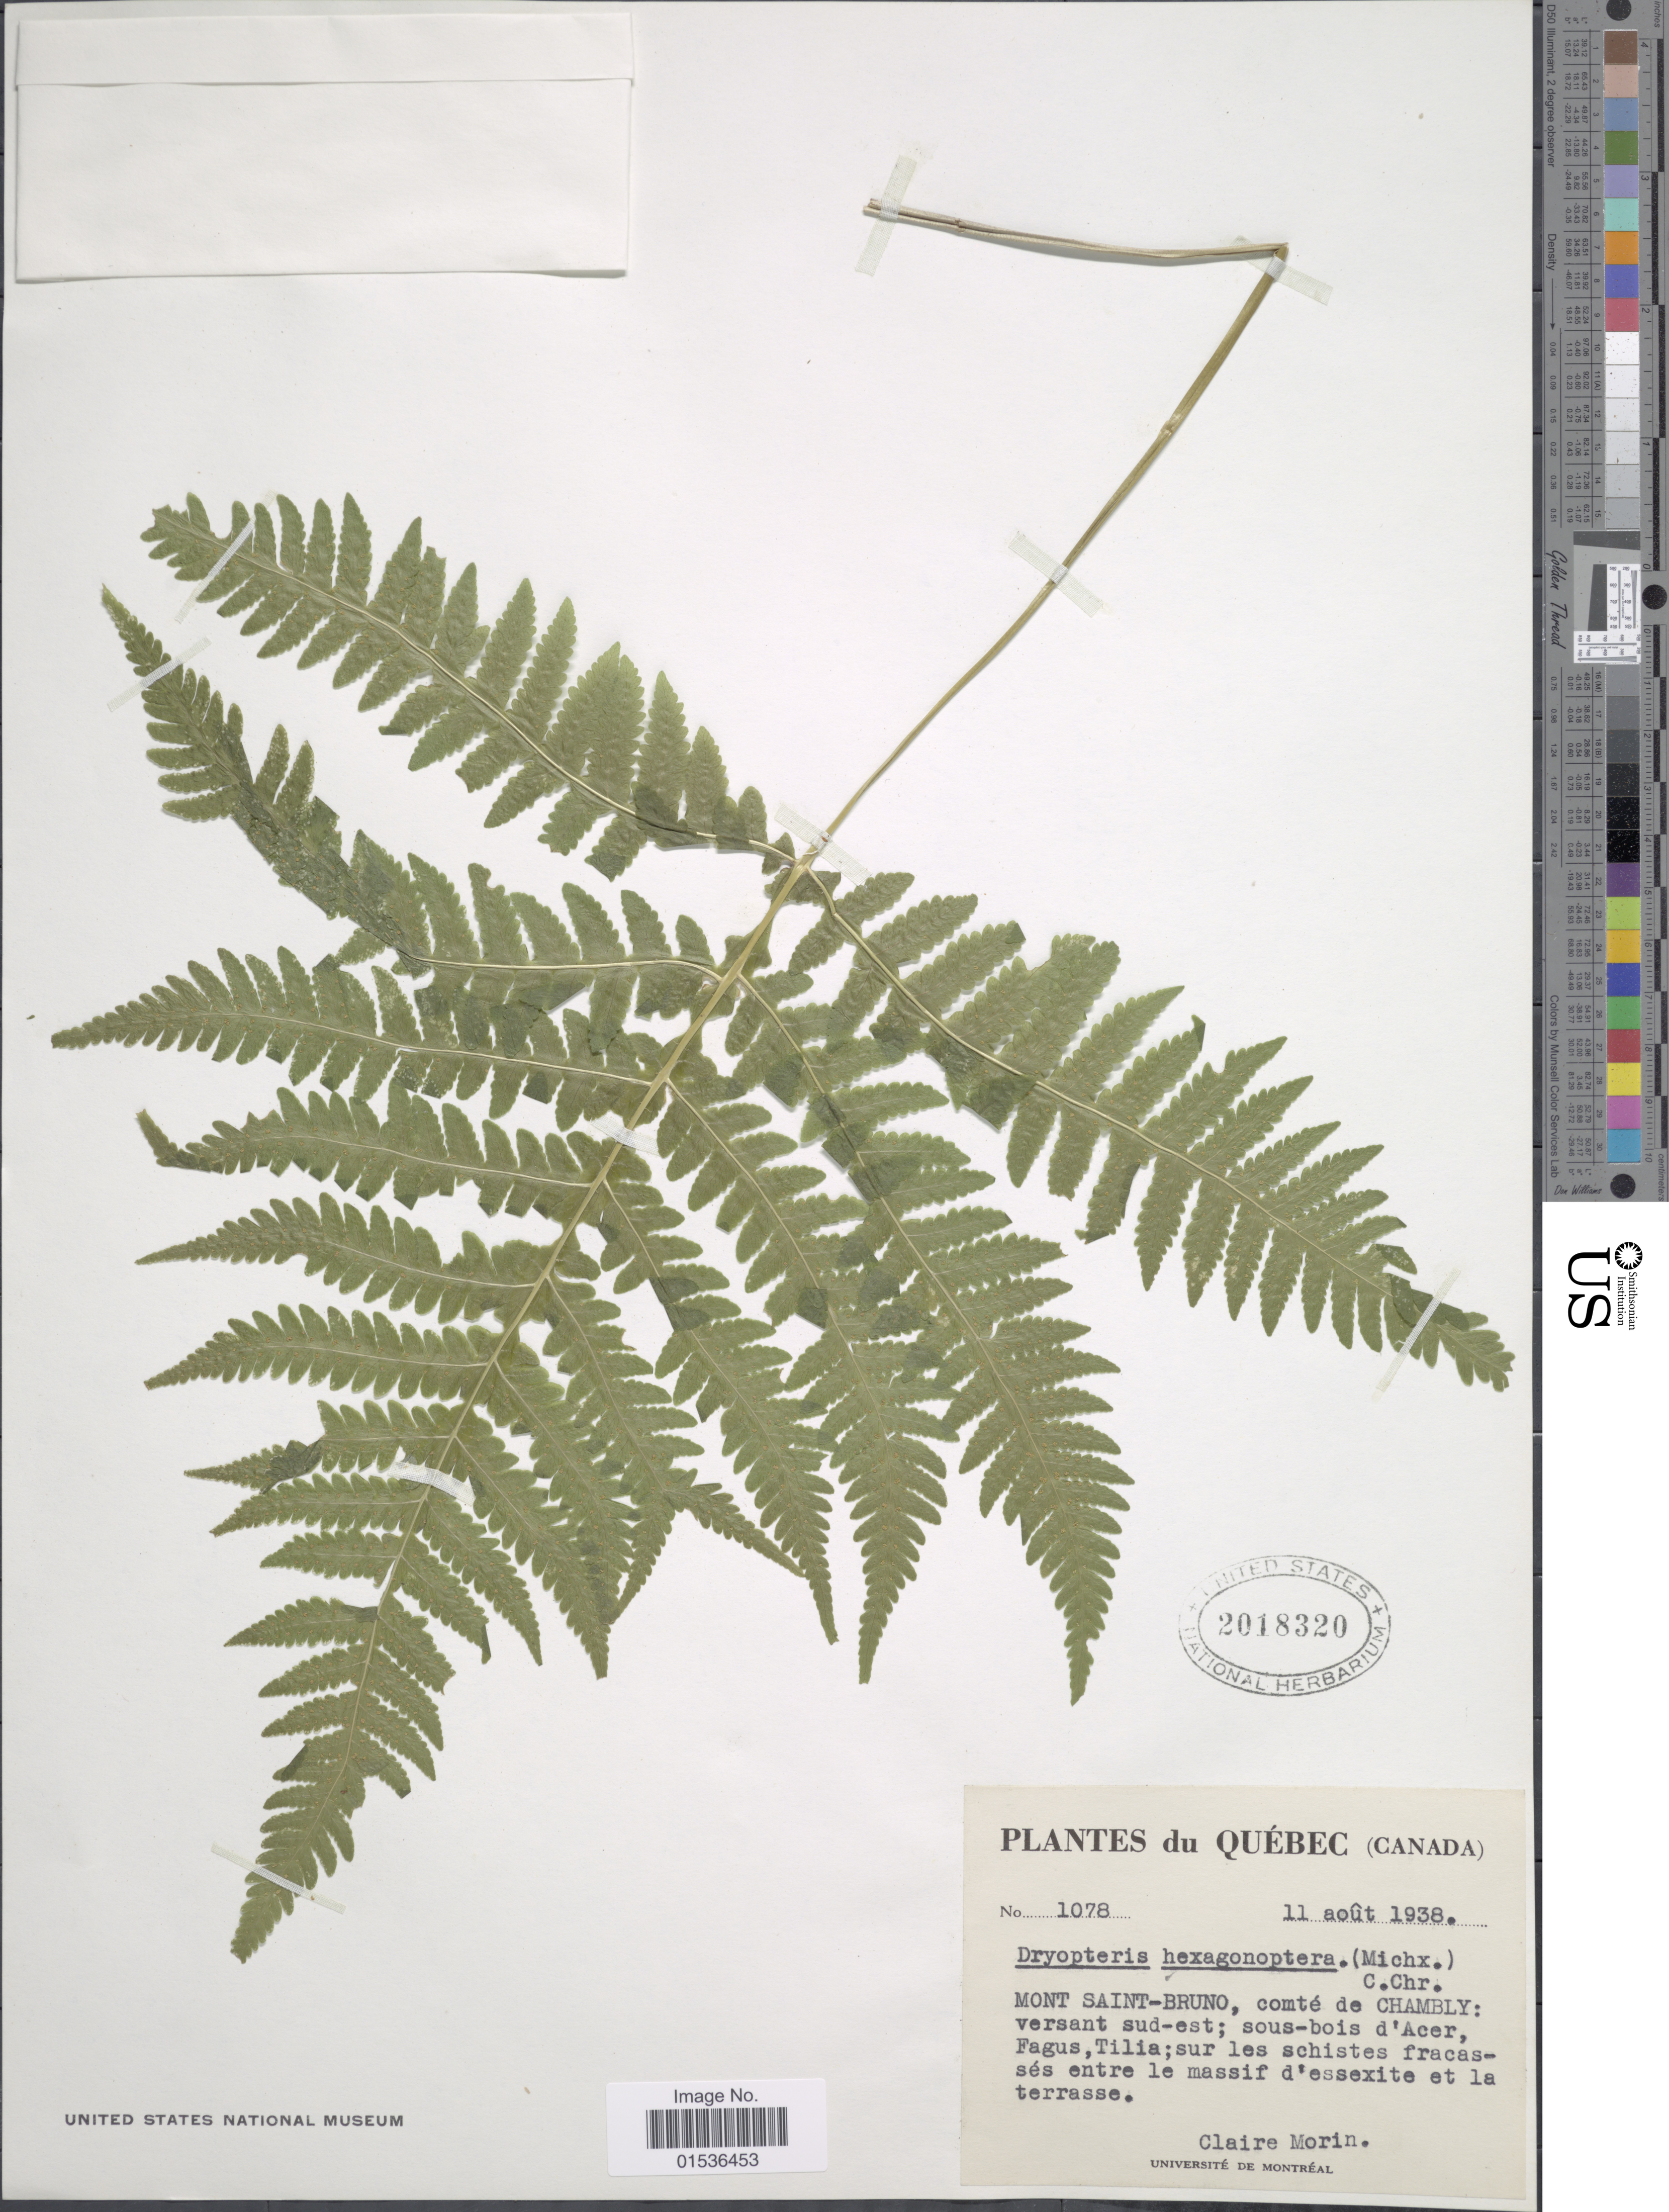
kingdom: Plantae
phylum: Tracheophyta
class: Polypodiopsida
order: Polypodiales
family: Thelypteridaceae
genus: Phegopteris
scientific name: Phegopteris hexagonoptera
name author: (Michx.) Fée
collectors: C. Morin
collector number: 1078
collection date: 1938-08-11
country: Canada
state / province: Quebec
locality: Quebec (Canada), Mont Saint-Bruno, comte de Chambly versant sud-est; sous-bois d'Acer, Fagus, Tilia.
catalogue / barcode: US 2018320